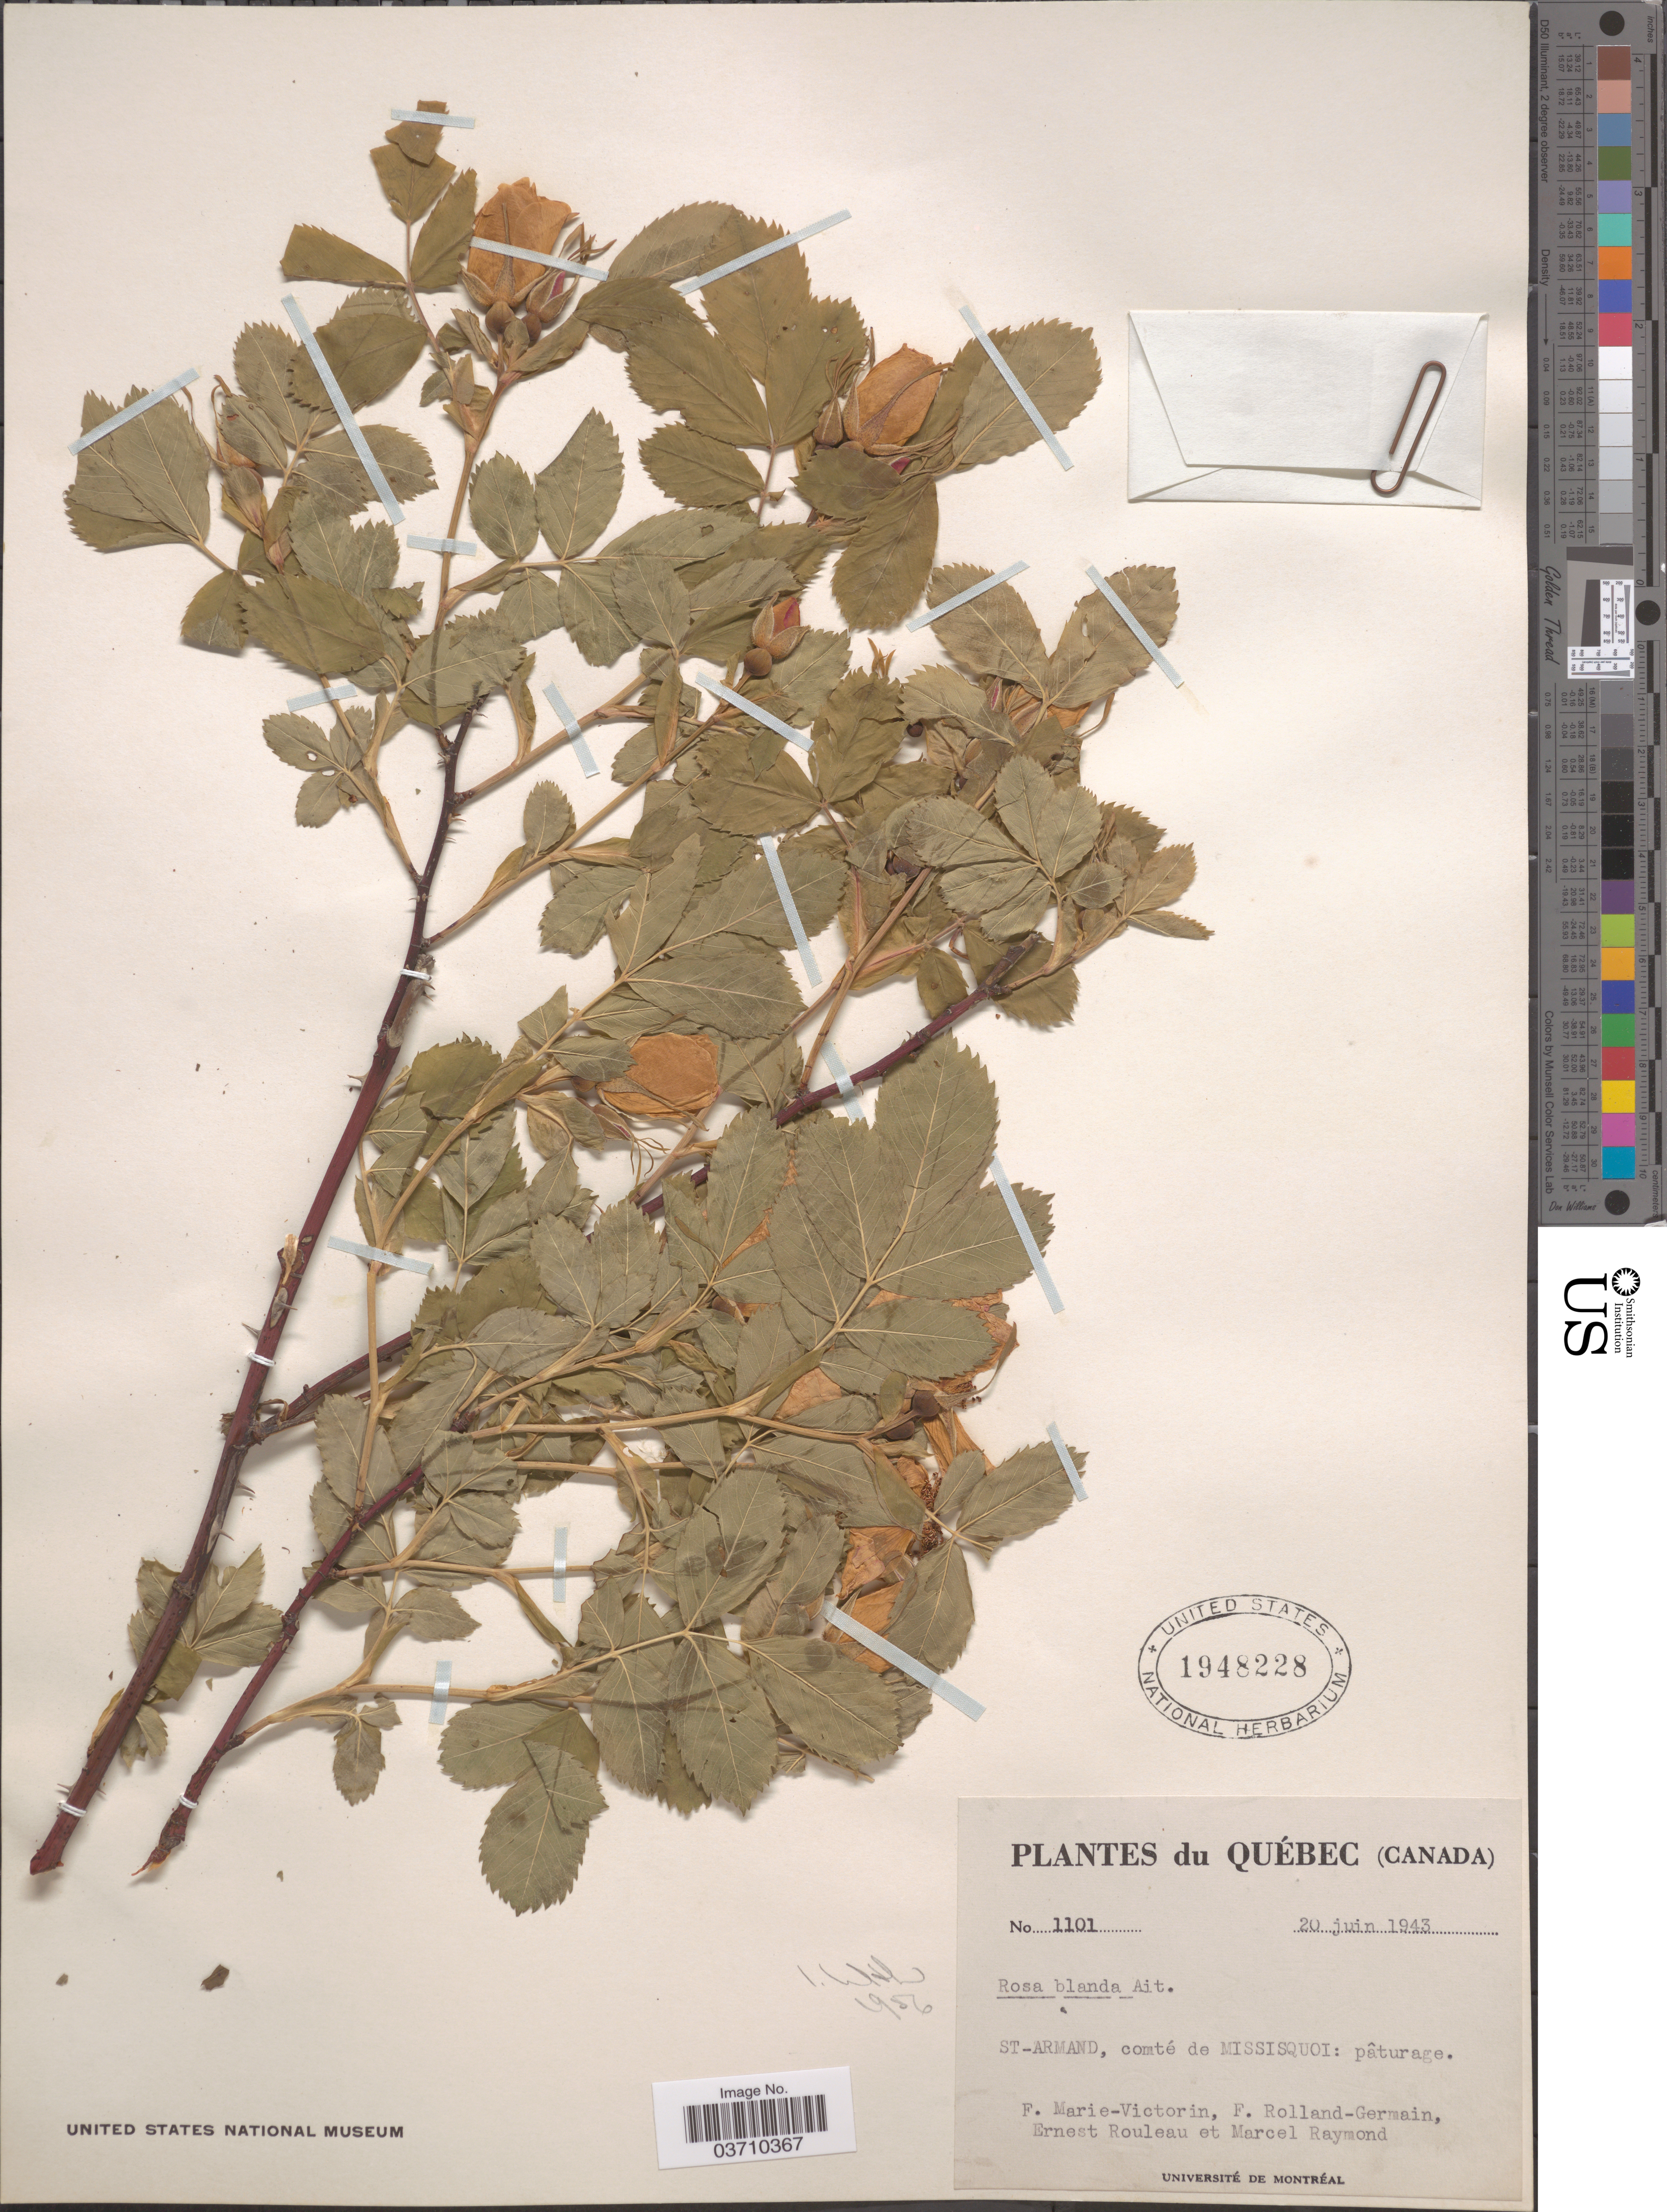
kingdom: Plantae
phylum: Tracheophyta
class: Magnoliopsida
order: Rosales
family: Rosaceae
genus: Rosa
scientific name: Rosa blanda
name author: Aiton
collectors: F. Marie-Victorin, Rolland-Germain, E. Rouleau & M. Raymond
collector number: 1101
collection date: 1943-06-20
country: Canada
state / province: Quebec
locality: St-Armand, comté de Missisquoi: pâturage.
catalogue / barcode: US 1948228